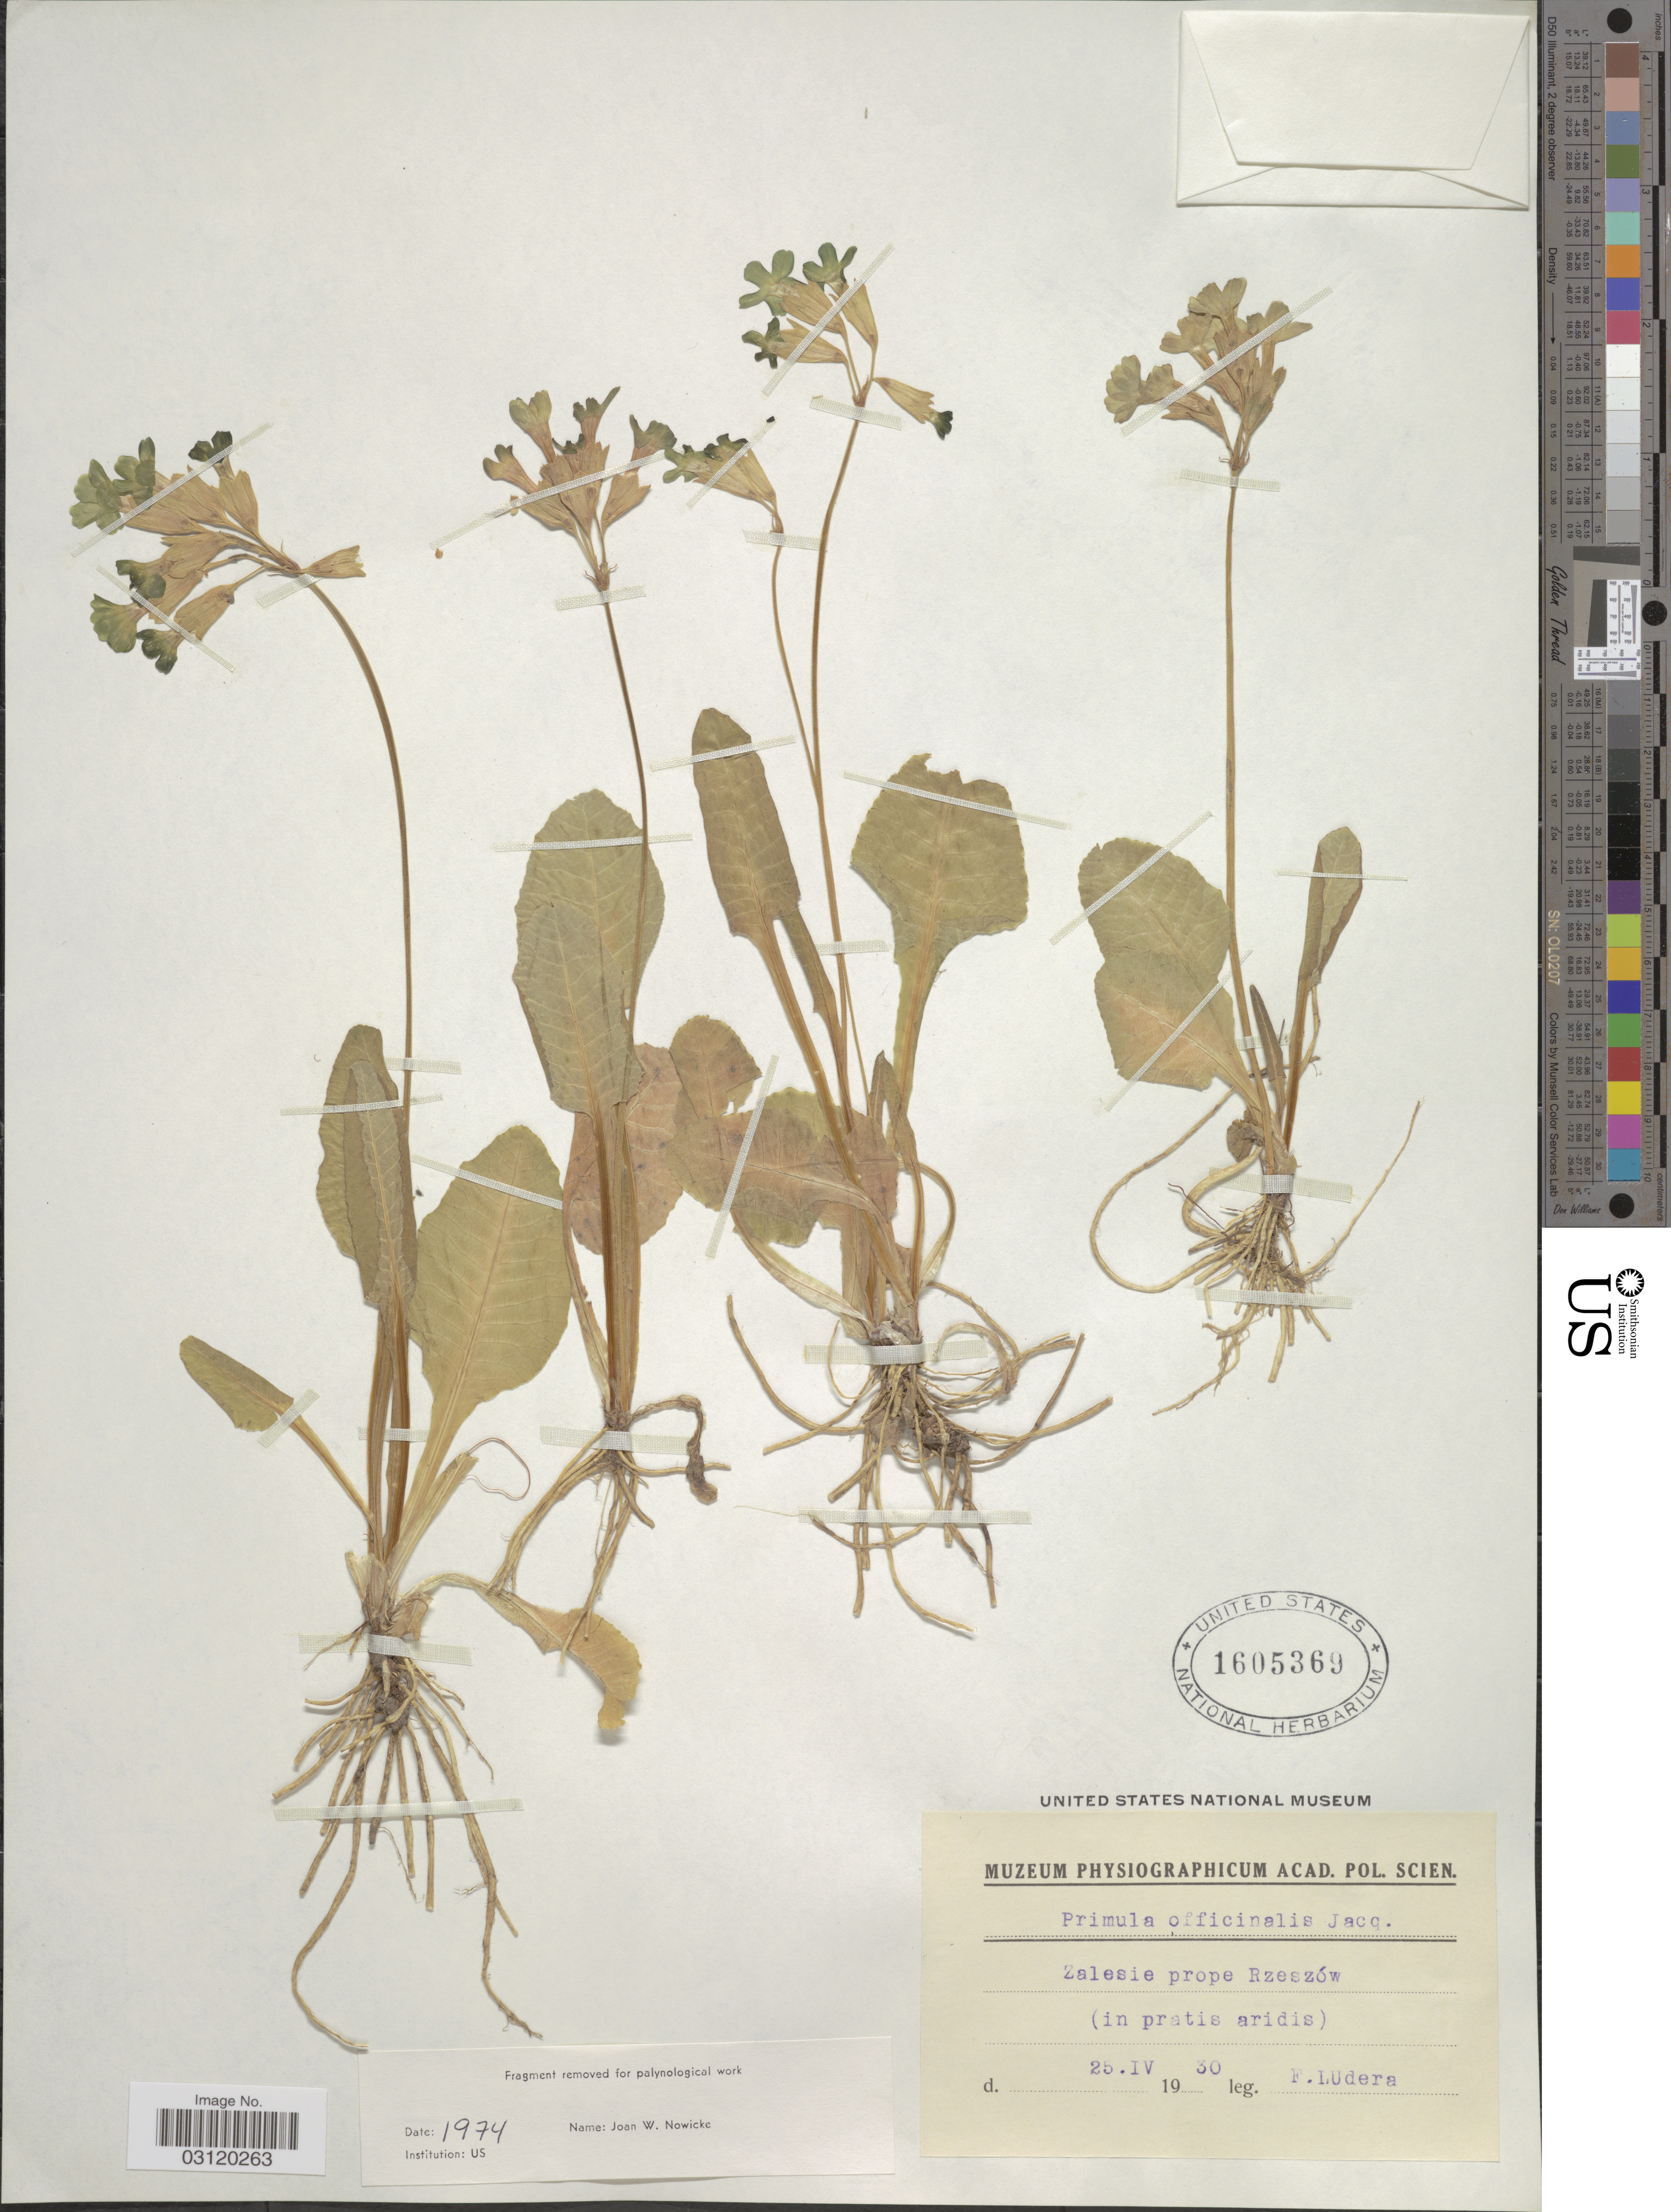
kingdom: Plantae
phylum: Tracheophyta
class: Magnoliopsida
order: Ericales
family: Primulaceae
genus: Primula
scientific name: Primula officinalis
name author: (L.) Hill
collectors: F. Ludera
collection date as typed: Transcribed d/m/y: 25/4/30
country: Poland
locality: Zalesie prope Rzeszòw.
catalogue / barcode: US 1605369